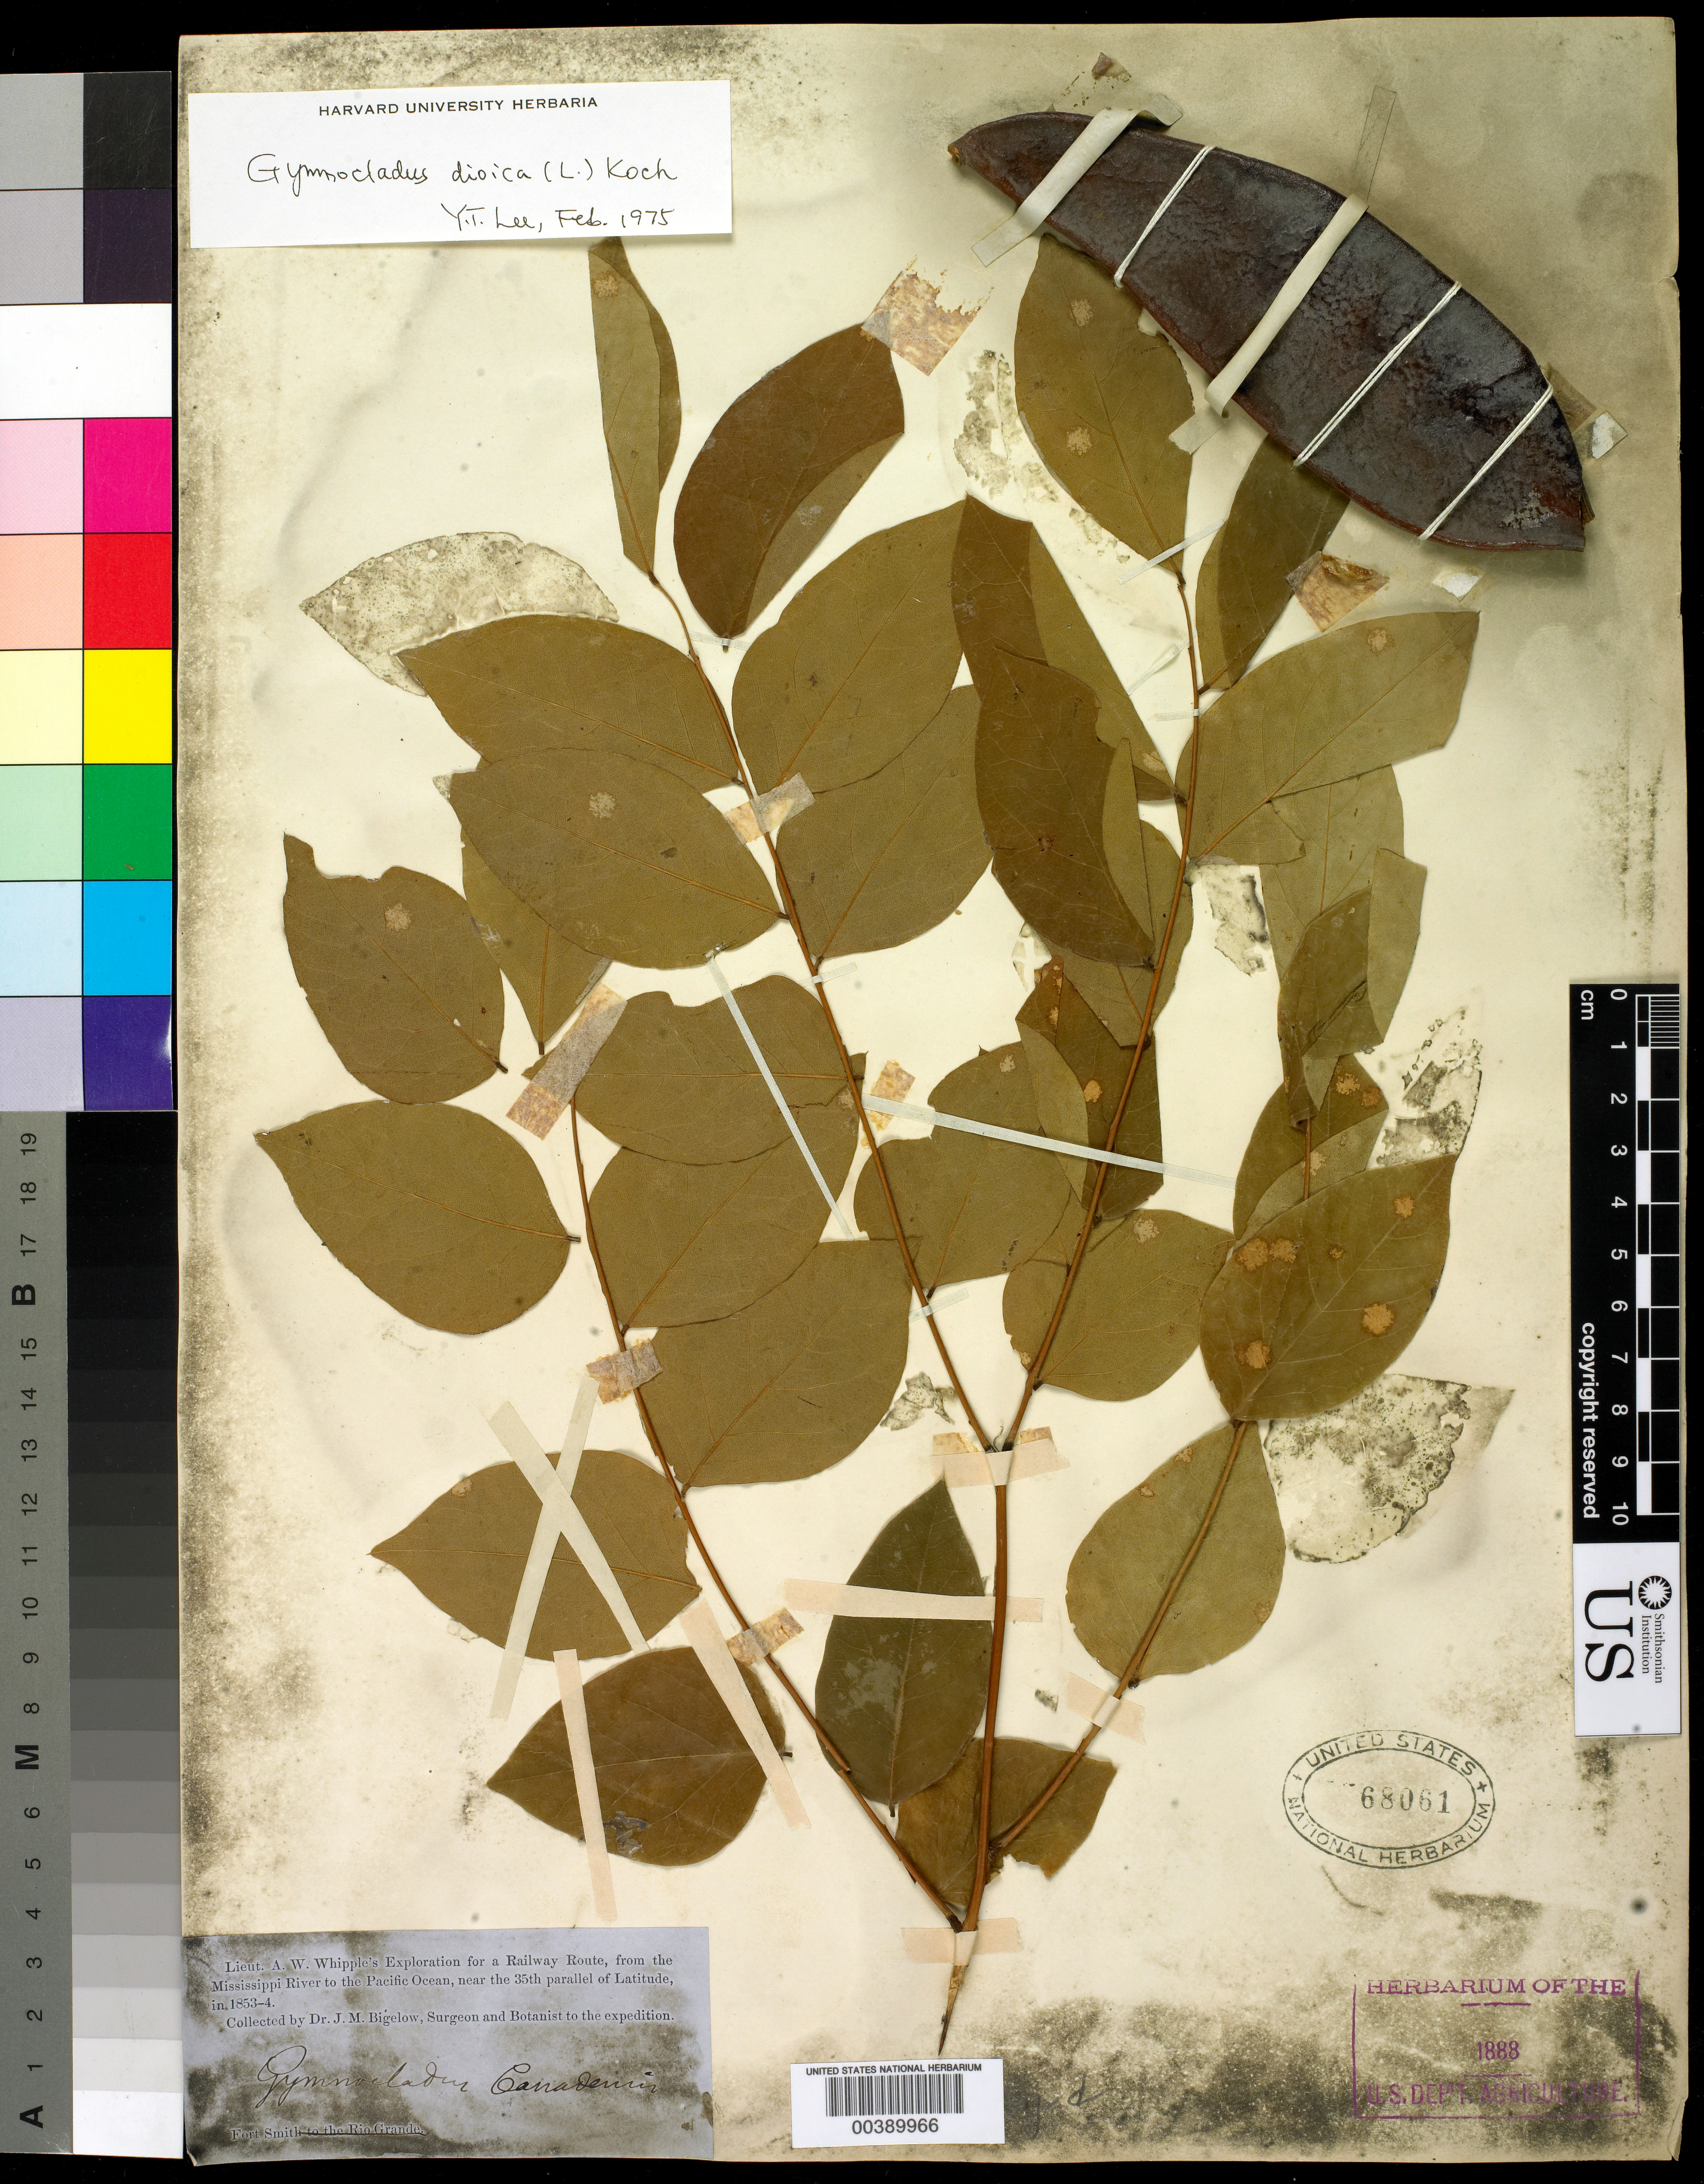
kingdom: Plantae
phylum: Tracheophyta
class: Magnoliopsida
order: Fabales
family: Fabaceae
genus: Gymnocladus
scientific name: Gymnocladus dioicus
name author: (L.) K. Koch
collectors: J. M. Bigelow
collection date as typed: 1853 to -- -- 1854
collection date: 1853/1854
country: United States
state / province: Arkansas (?)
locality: Fort Smith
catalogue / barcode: US 68061